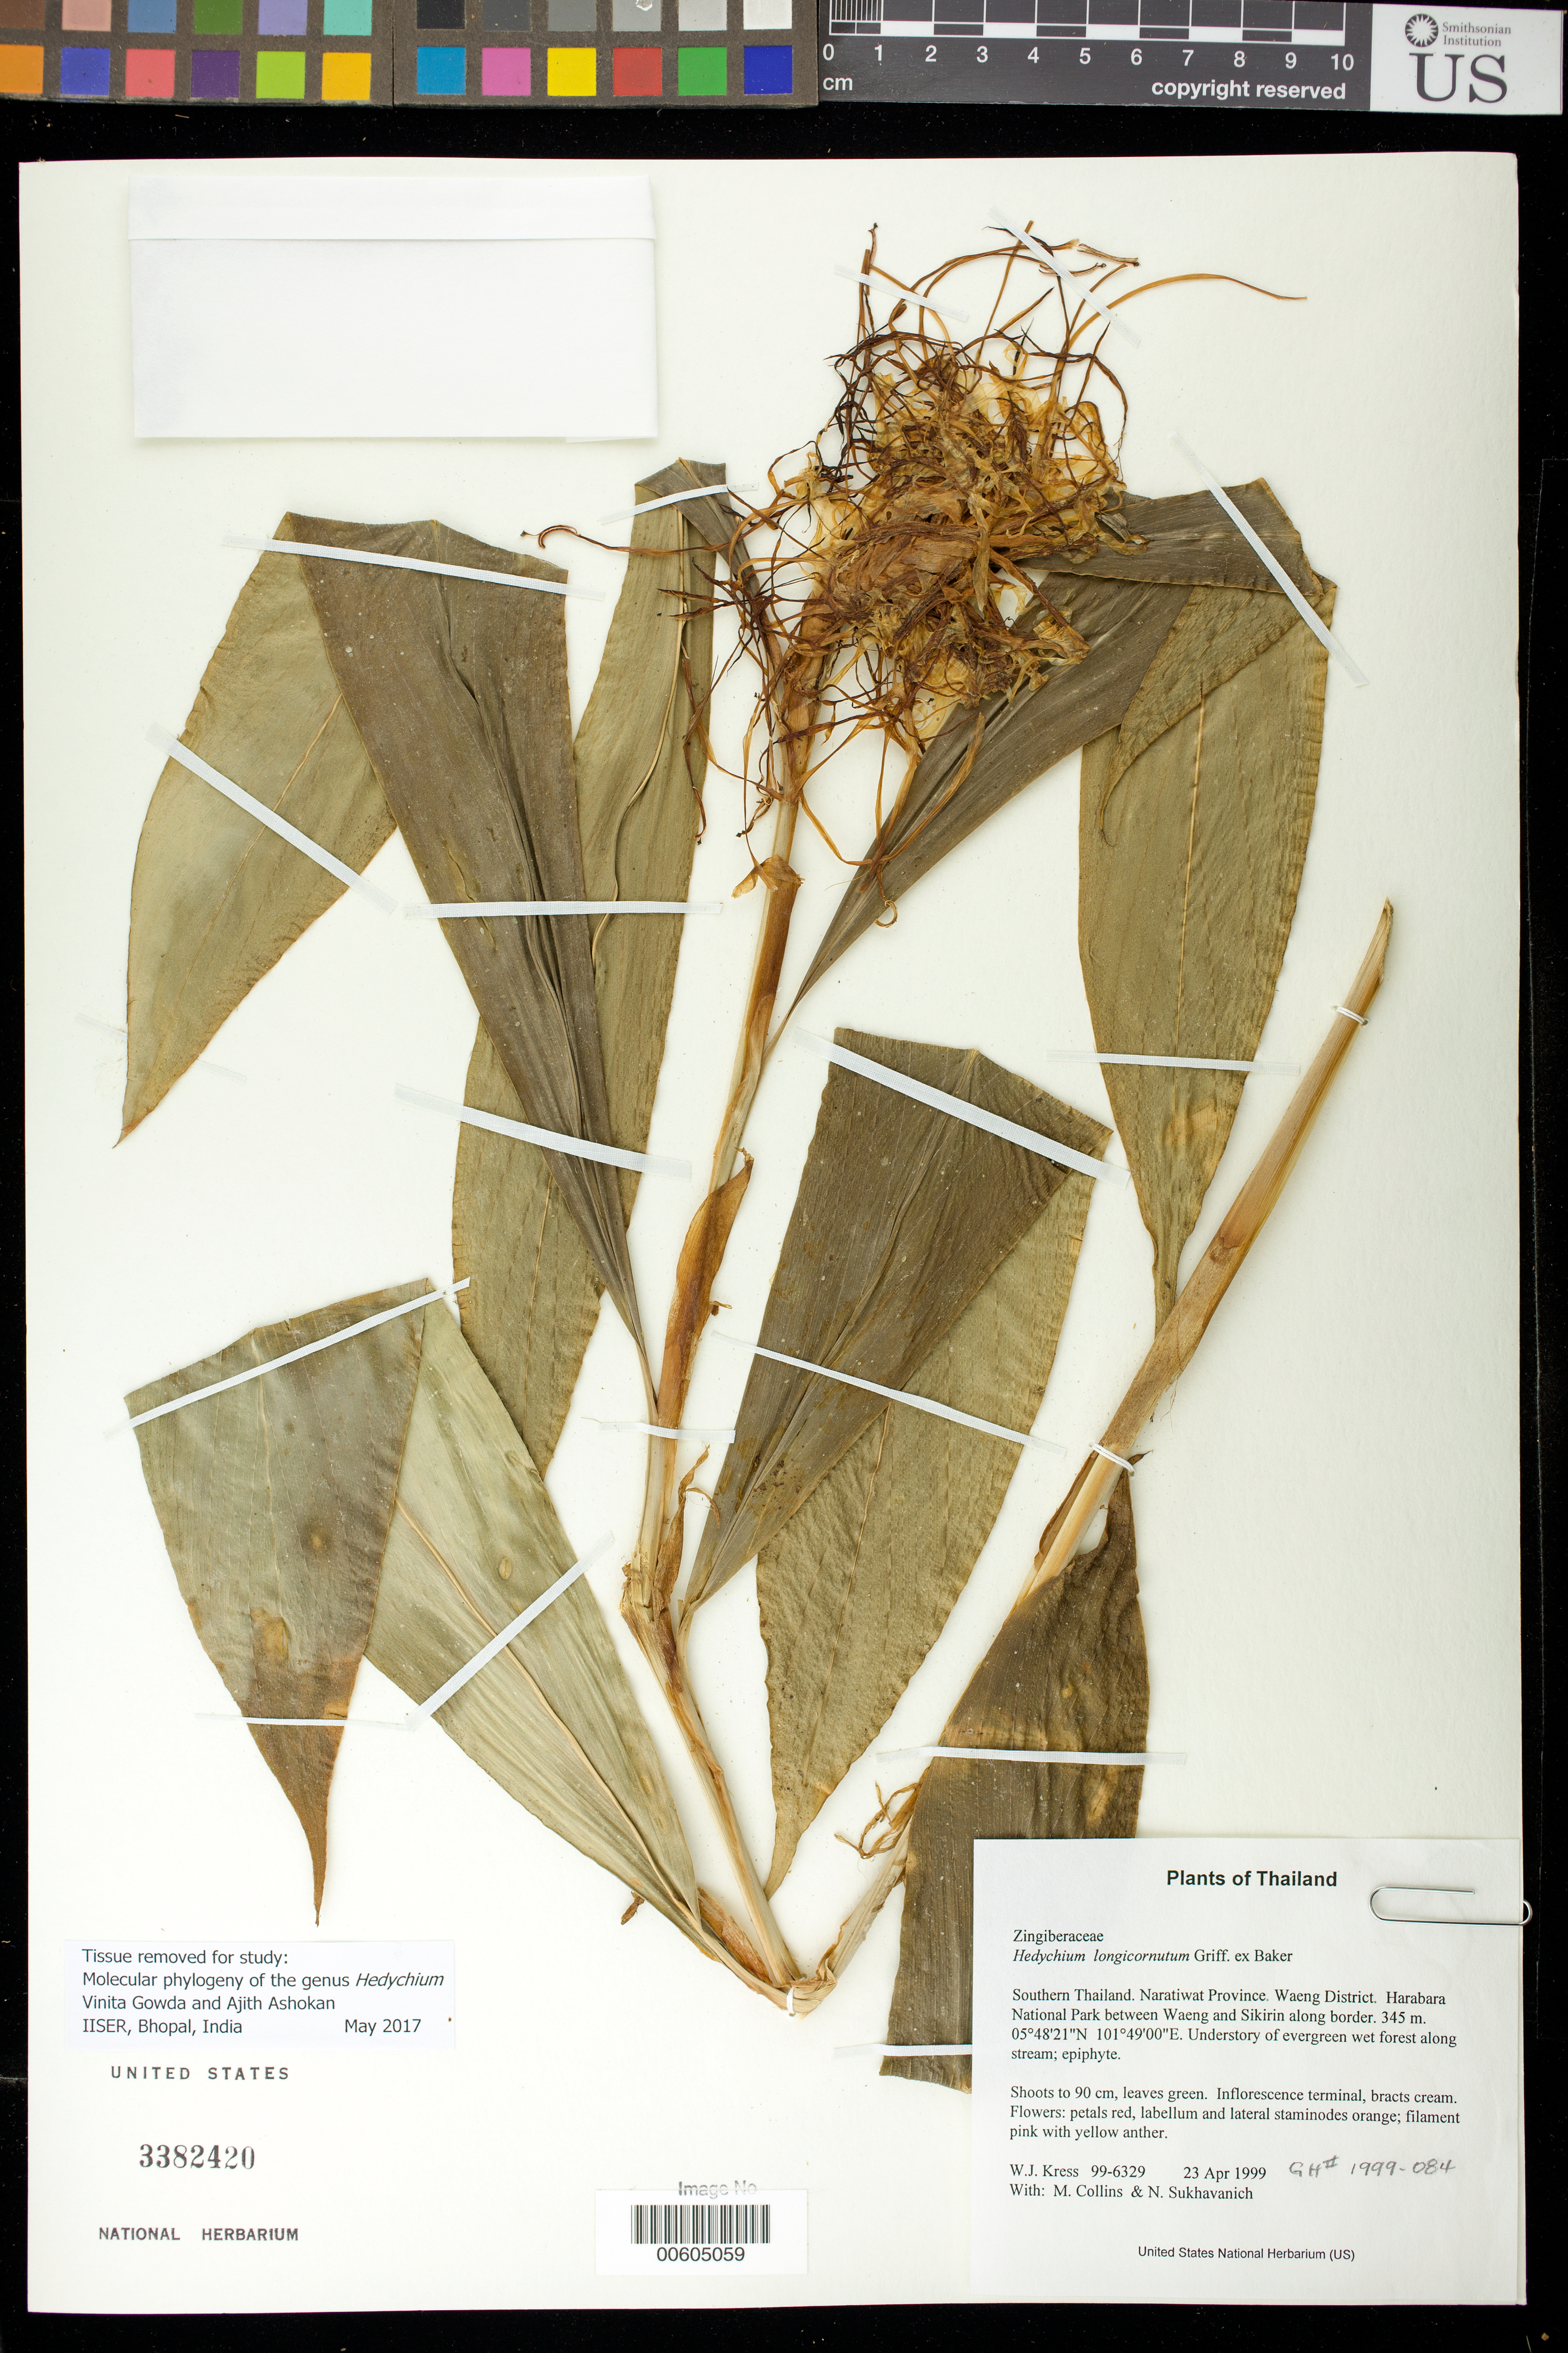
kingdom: Plantae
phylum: Tracheophyta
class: Liliopsida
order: Zingiberales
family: Zingiberaceae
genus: Hedychium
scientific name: Hedychium longicornutum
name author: Griff. ex Baker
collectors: W. J. Kress, M. Collins & N. Sukhavanich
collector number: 99-6329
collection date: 1999-04-23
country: Thailand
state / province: Narathiwat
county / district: Waeng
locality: Harabara National Park between Waeng and Sikirin along border.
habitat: Understory of evergreen wet forest along stream; epiphyte.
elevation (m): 345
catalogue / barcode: US 3382420